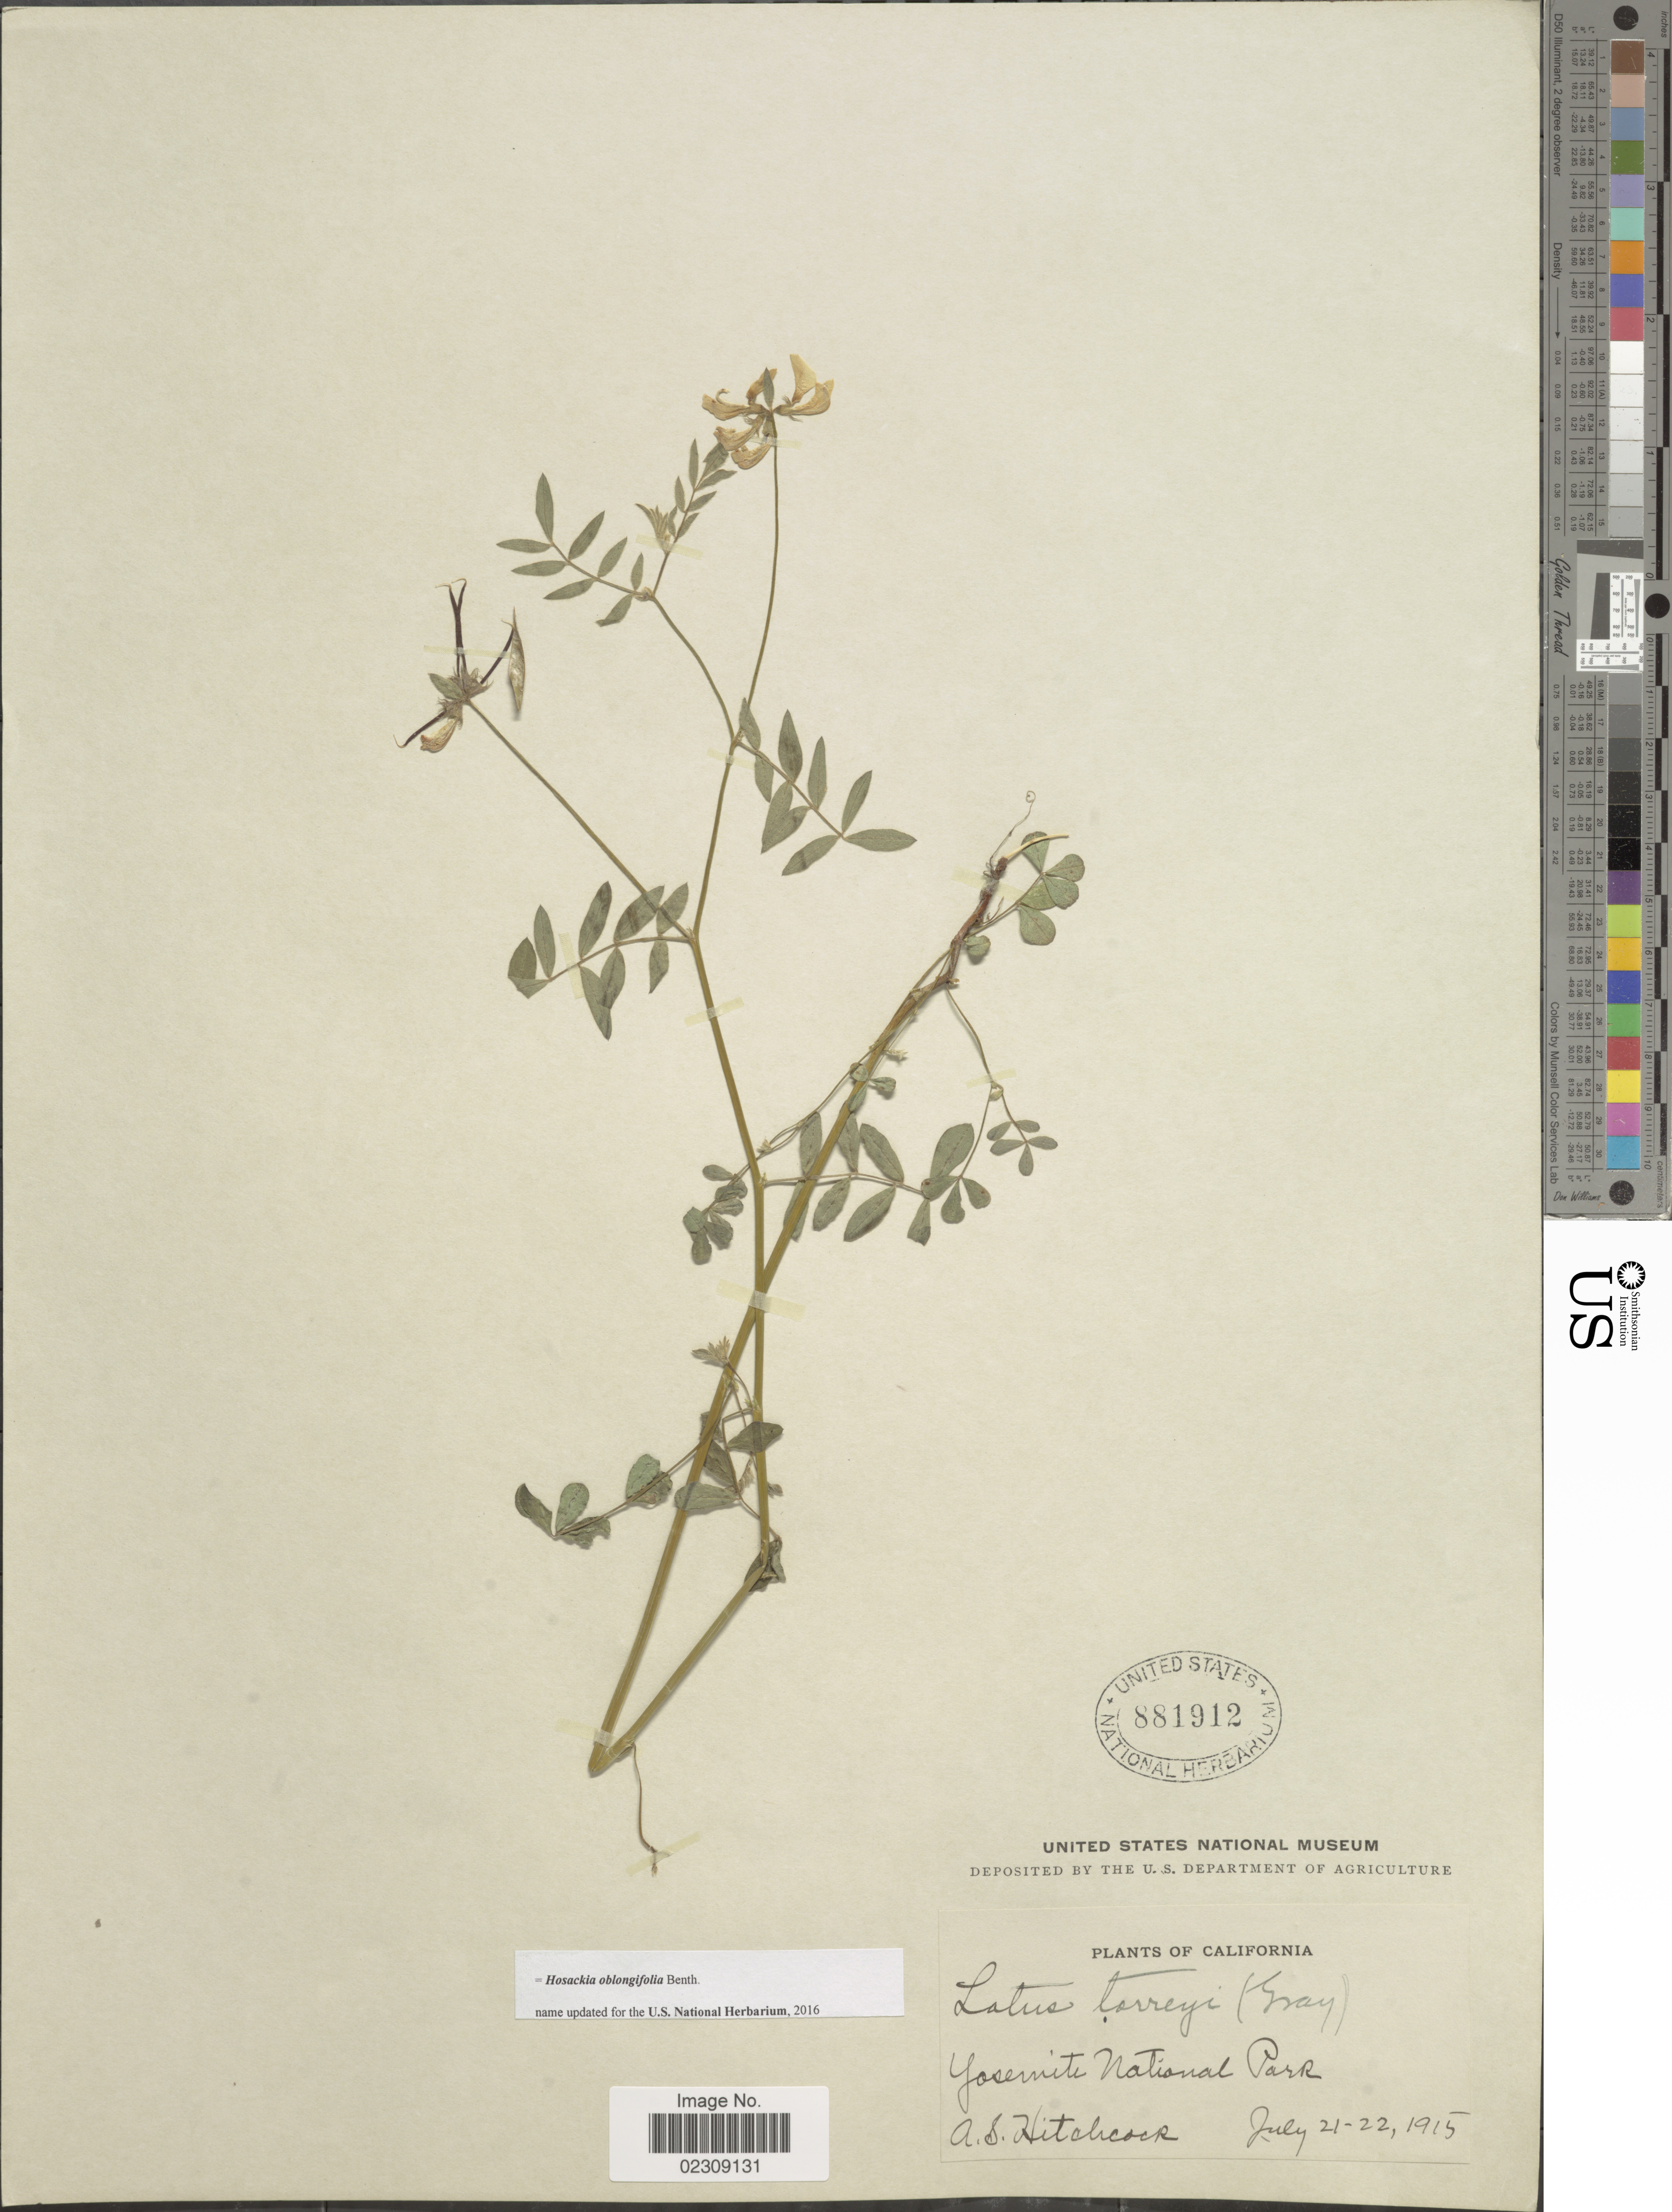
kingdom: Plantae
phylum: Tracheophyta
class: Magnoliopsida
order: Fabales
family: Fabaceae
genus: Hosackia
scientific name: Hosackia oblongifolia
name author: Benth.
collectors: A. S. Hitchcock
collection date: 1915-07-21/1915-07-22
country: United States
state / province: California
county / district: Mariposa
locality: Yosemite National Park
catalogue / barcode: US 881912